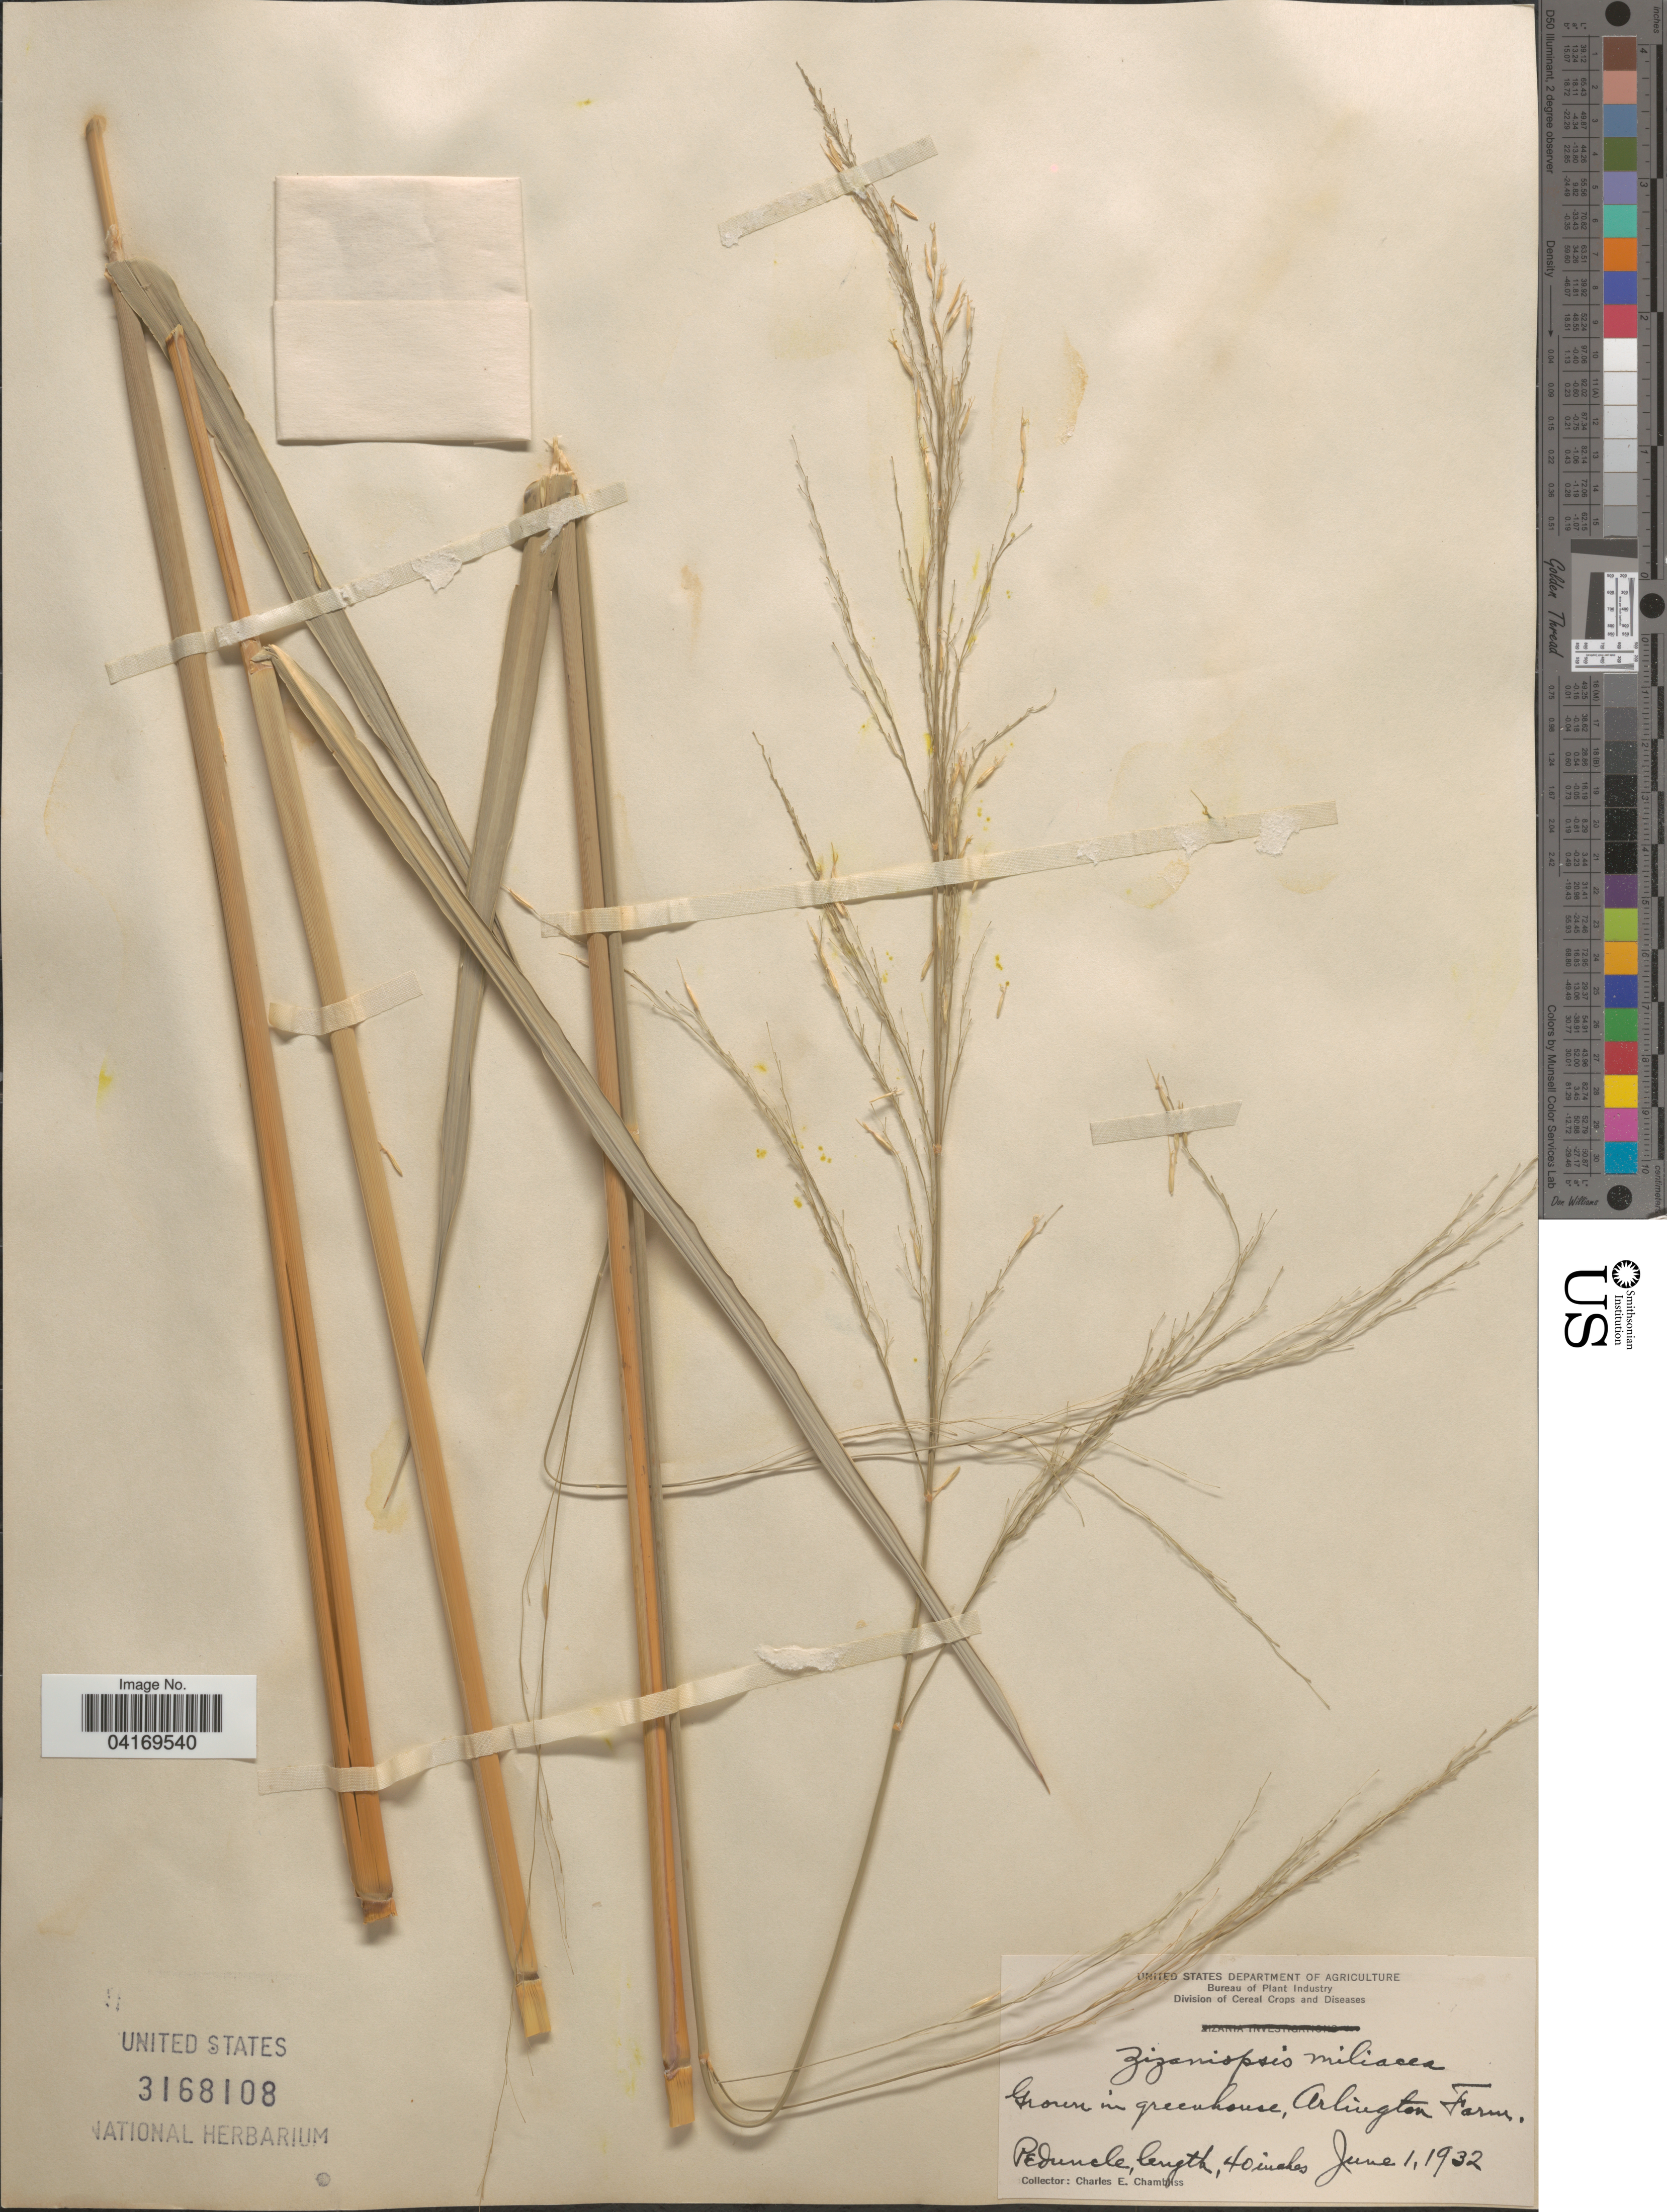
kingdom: Plantae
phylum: Tracheophyta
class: Liliopsida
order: Poales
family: Poaceae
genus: Zizaniopsis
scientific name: Zizaniopsis miliacea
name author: (Michx.) Döll & Asch.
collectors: C. Chambliss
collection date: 1932-06-01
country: United States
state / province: Virginia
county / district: Arlington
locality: In greenhouse, Arlington Farm.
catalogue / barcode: US 3168108